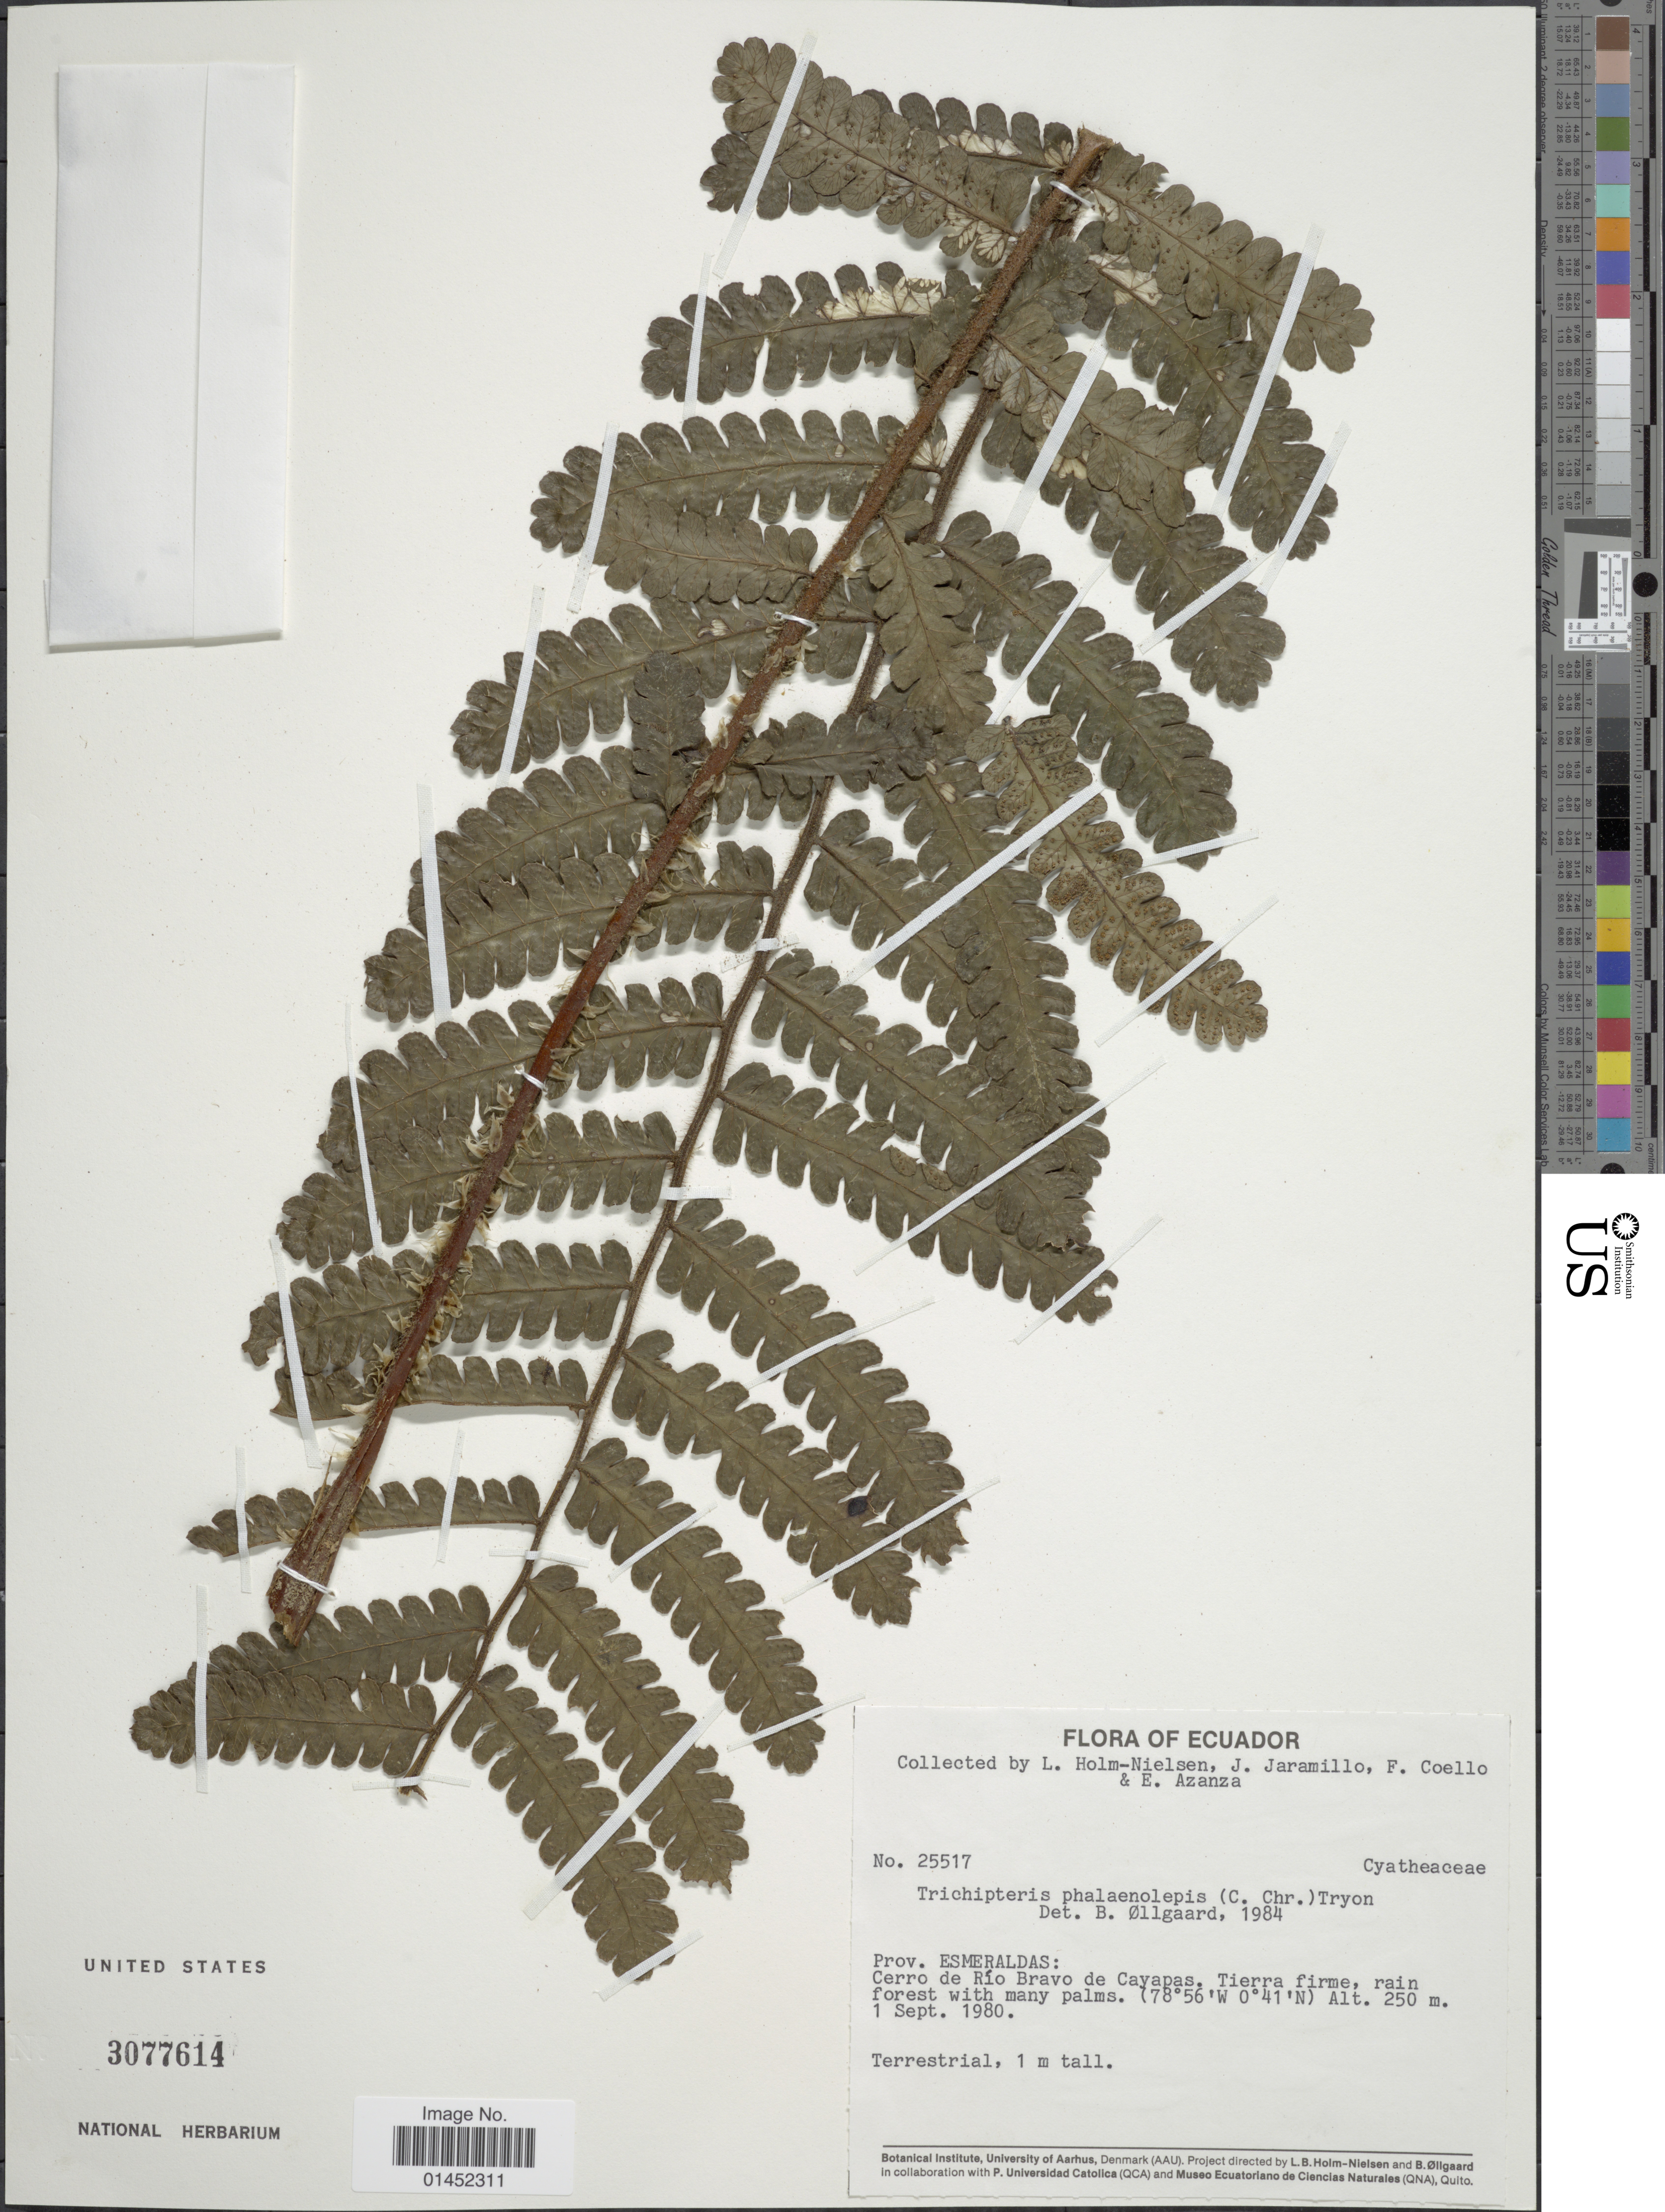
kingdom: Plantae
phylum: Tracheophyta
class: Polypodiopsida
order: Cyatheales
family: Cyatheaceae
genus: Cyathea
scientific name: Cyathea phalaenolepis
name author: (C. Chr.) Domin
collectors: L. B. Holm-Nielsen, J. Jaramillo, F. Coello & E. Azanza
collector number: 25517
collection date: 1980-09-01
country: Ecuador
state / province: Esmeraldas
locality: Cerro de Río Bravo de Cayapas, Tierra firme, rain forest with many palms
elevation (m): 250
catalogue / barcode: US 3077614